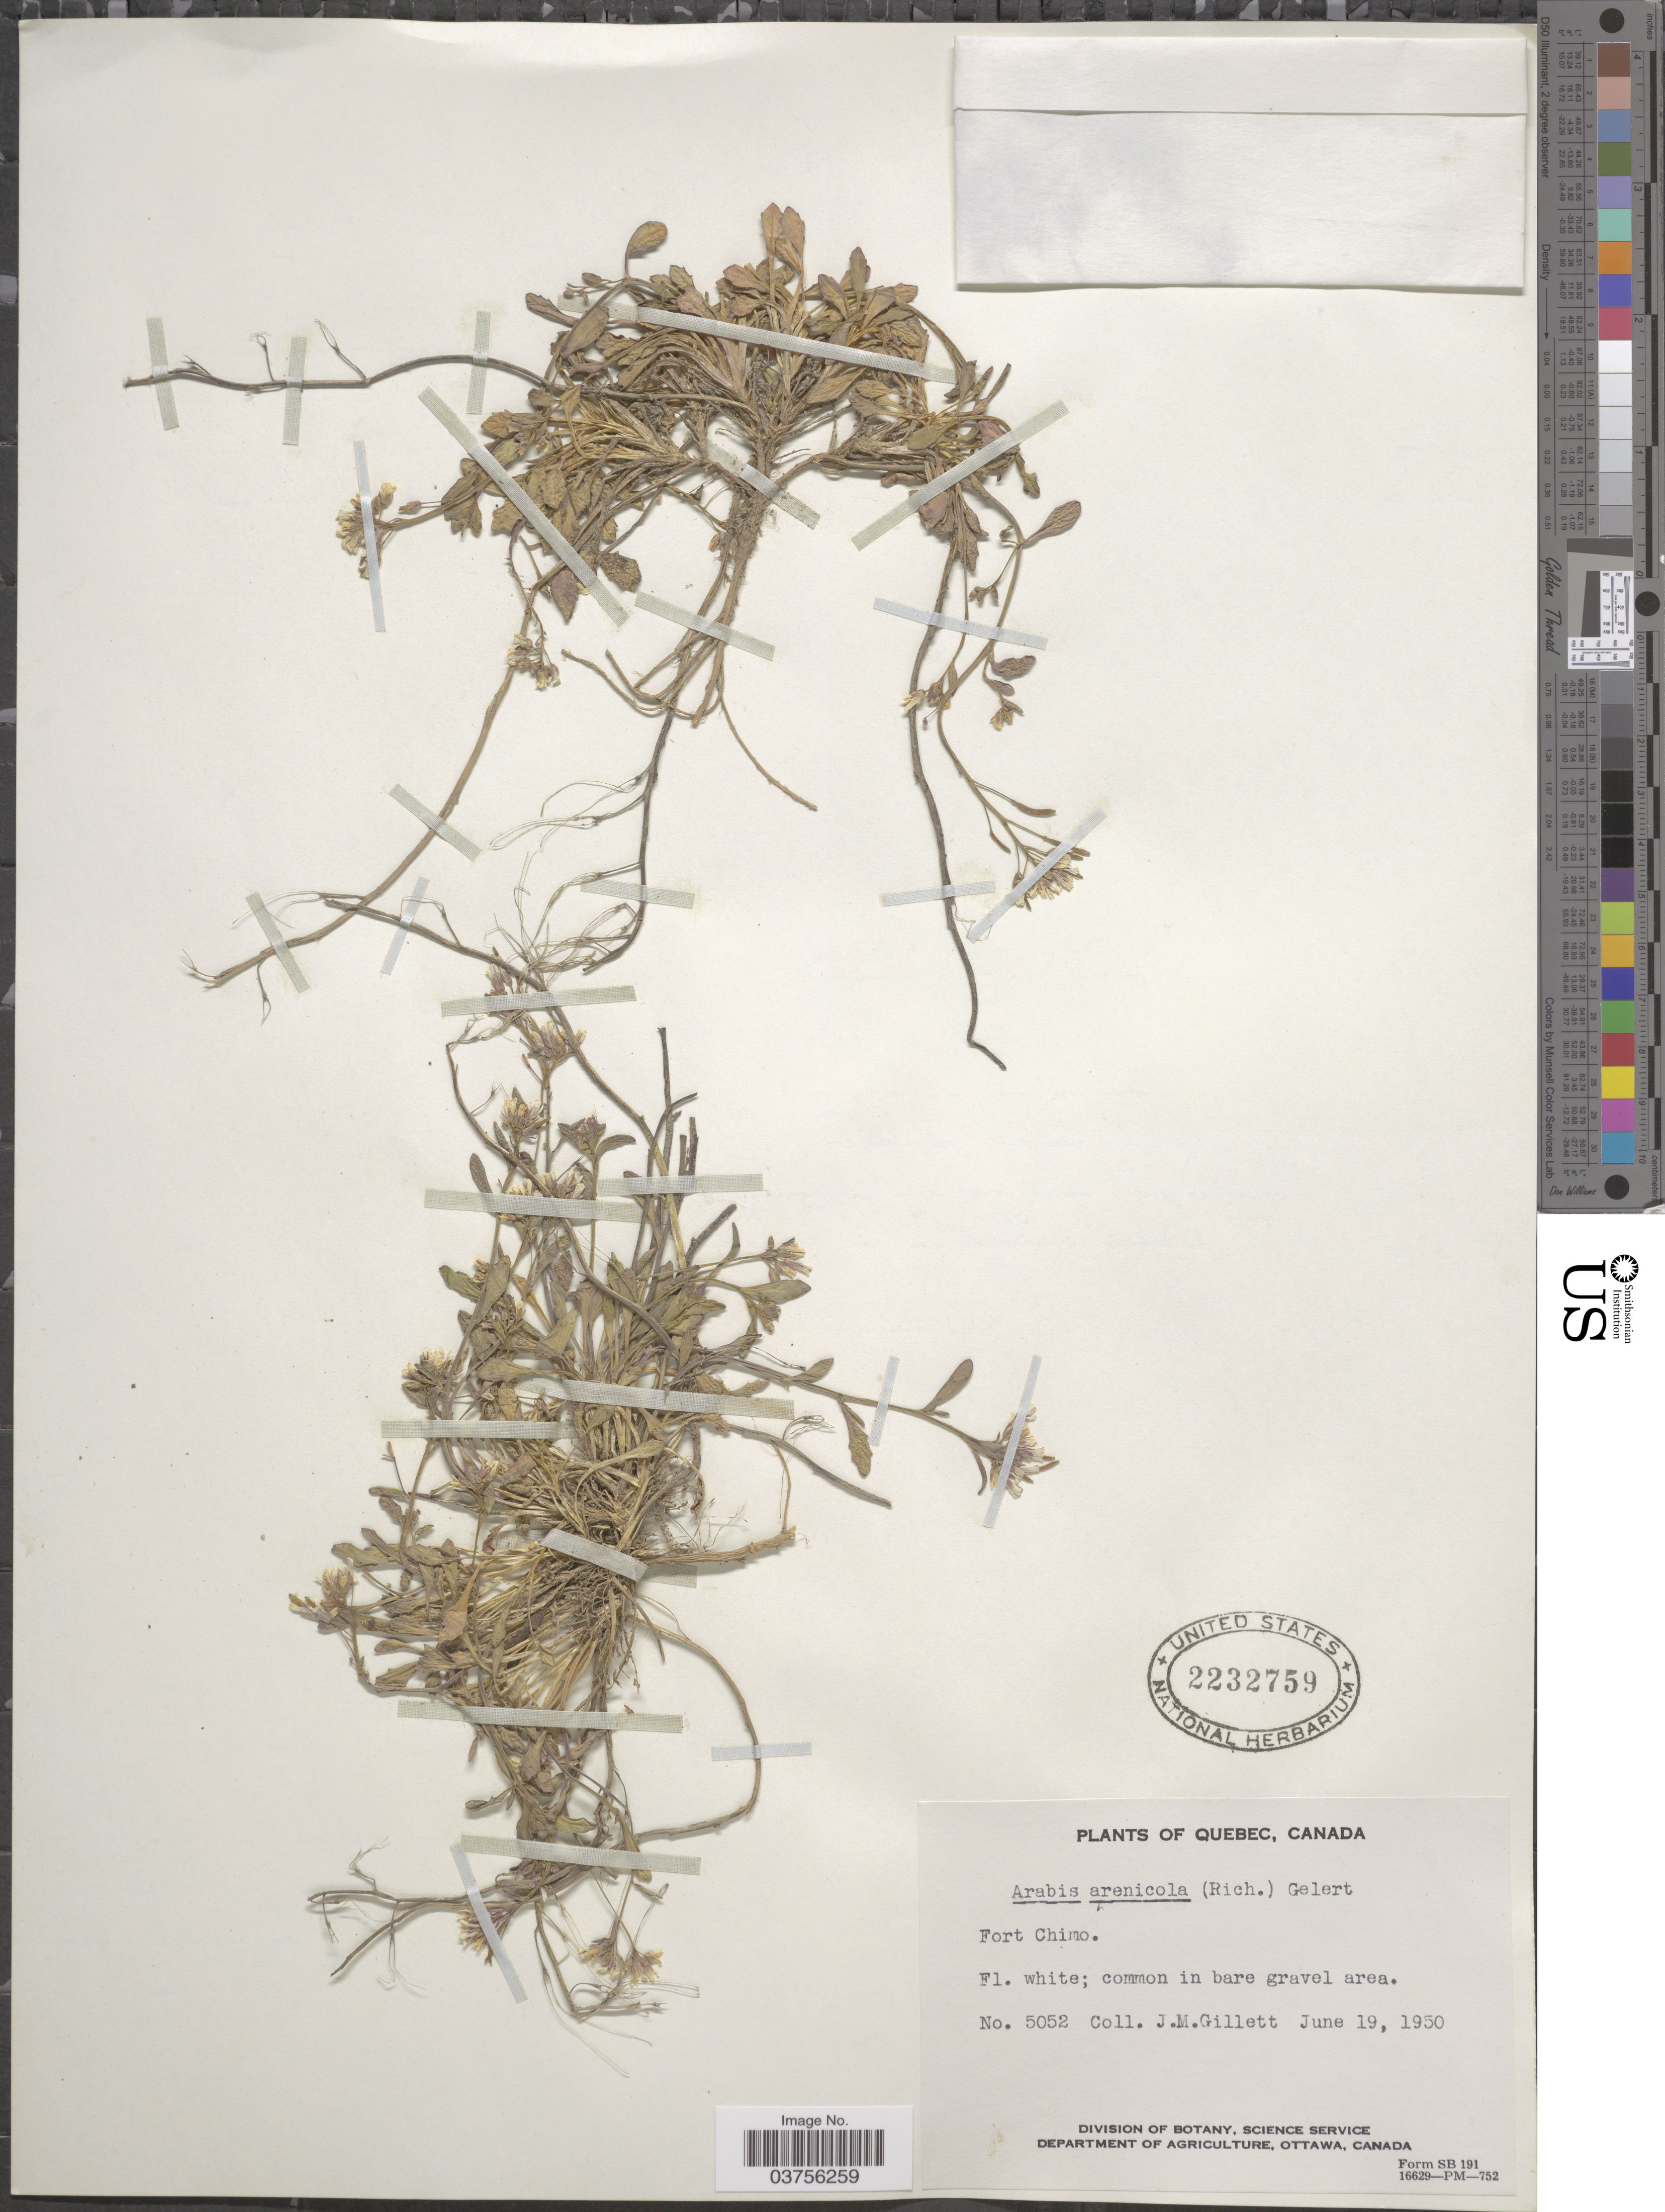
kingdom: Plantae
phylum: Tracheophyta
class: Magnoliopsida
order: Brassicales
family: Brassicaceae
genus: Arabis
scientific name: Arabis arenicola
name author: (Richardson ex Hook.) Gelert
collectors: J. M. Gillett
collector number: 5052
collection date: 1950-06-19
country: Canada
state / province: Quebec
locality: Fort Chimo.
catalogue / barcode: US 2232759